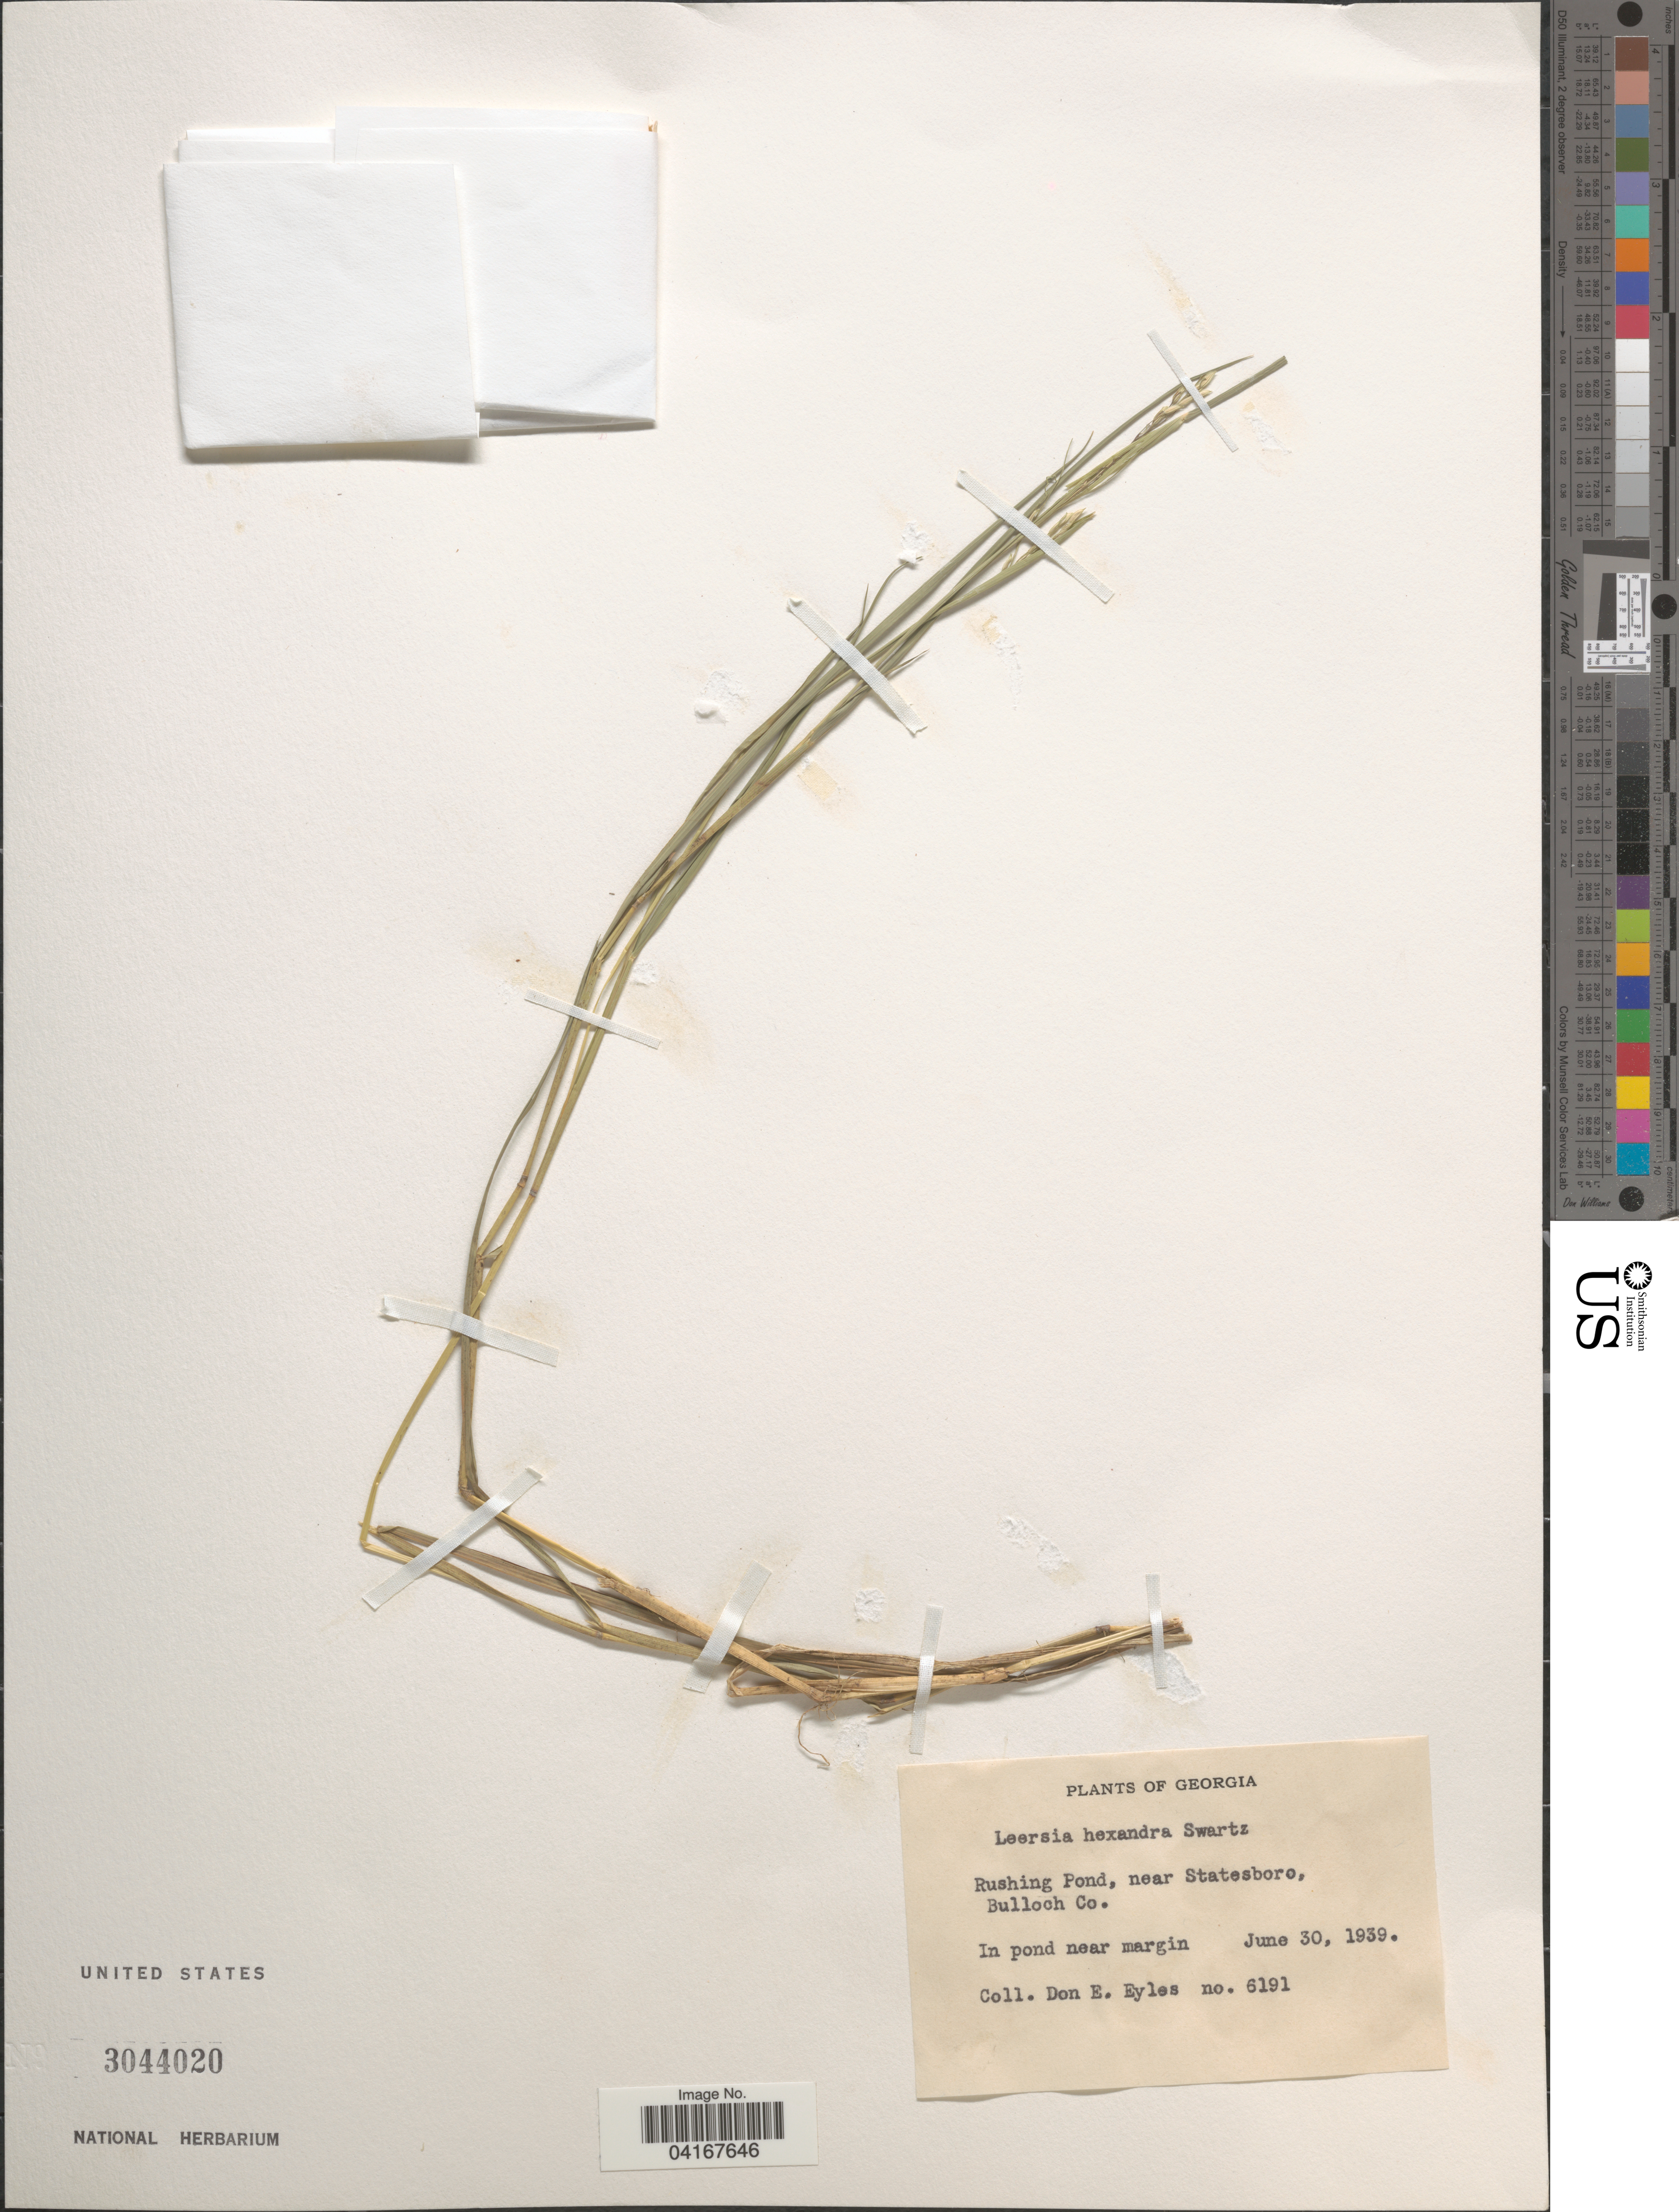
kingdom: Plantae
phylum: Tracheophyta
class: Liliopsida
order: Poales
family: Poaceae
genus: Leersia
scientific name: Leersia hexandra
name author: Sw.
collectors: D. Eyles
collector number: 6191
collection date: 1939-06-30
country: United States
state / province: Georgia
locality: Rushing Pond, near Statesboro, Bulloch Co.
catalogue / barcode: US 3044020